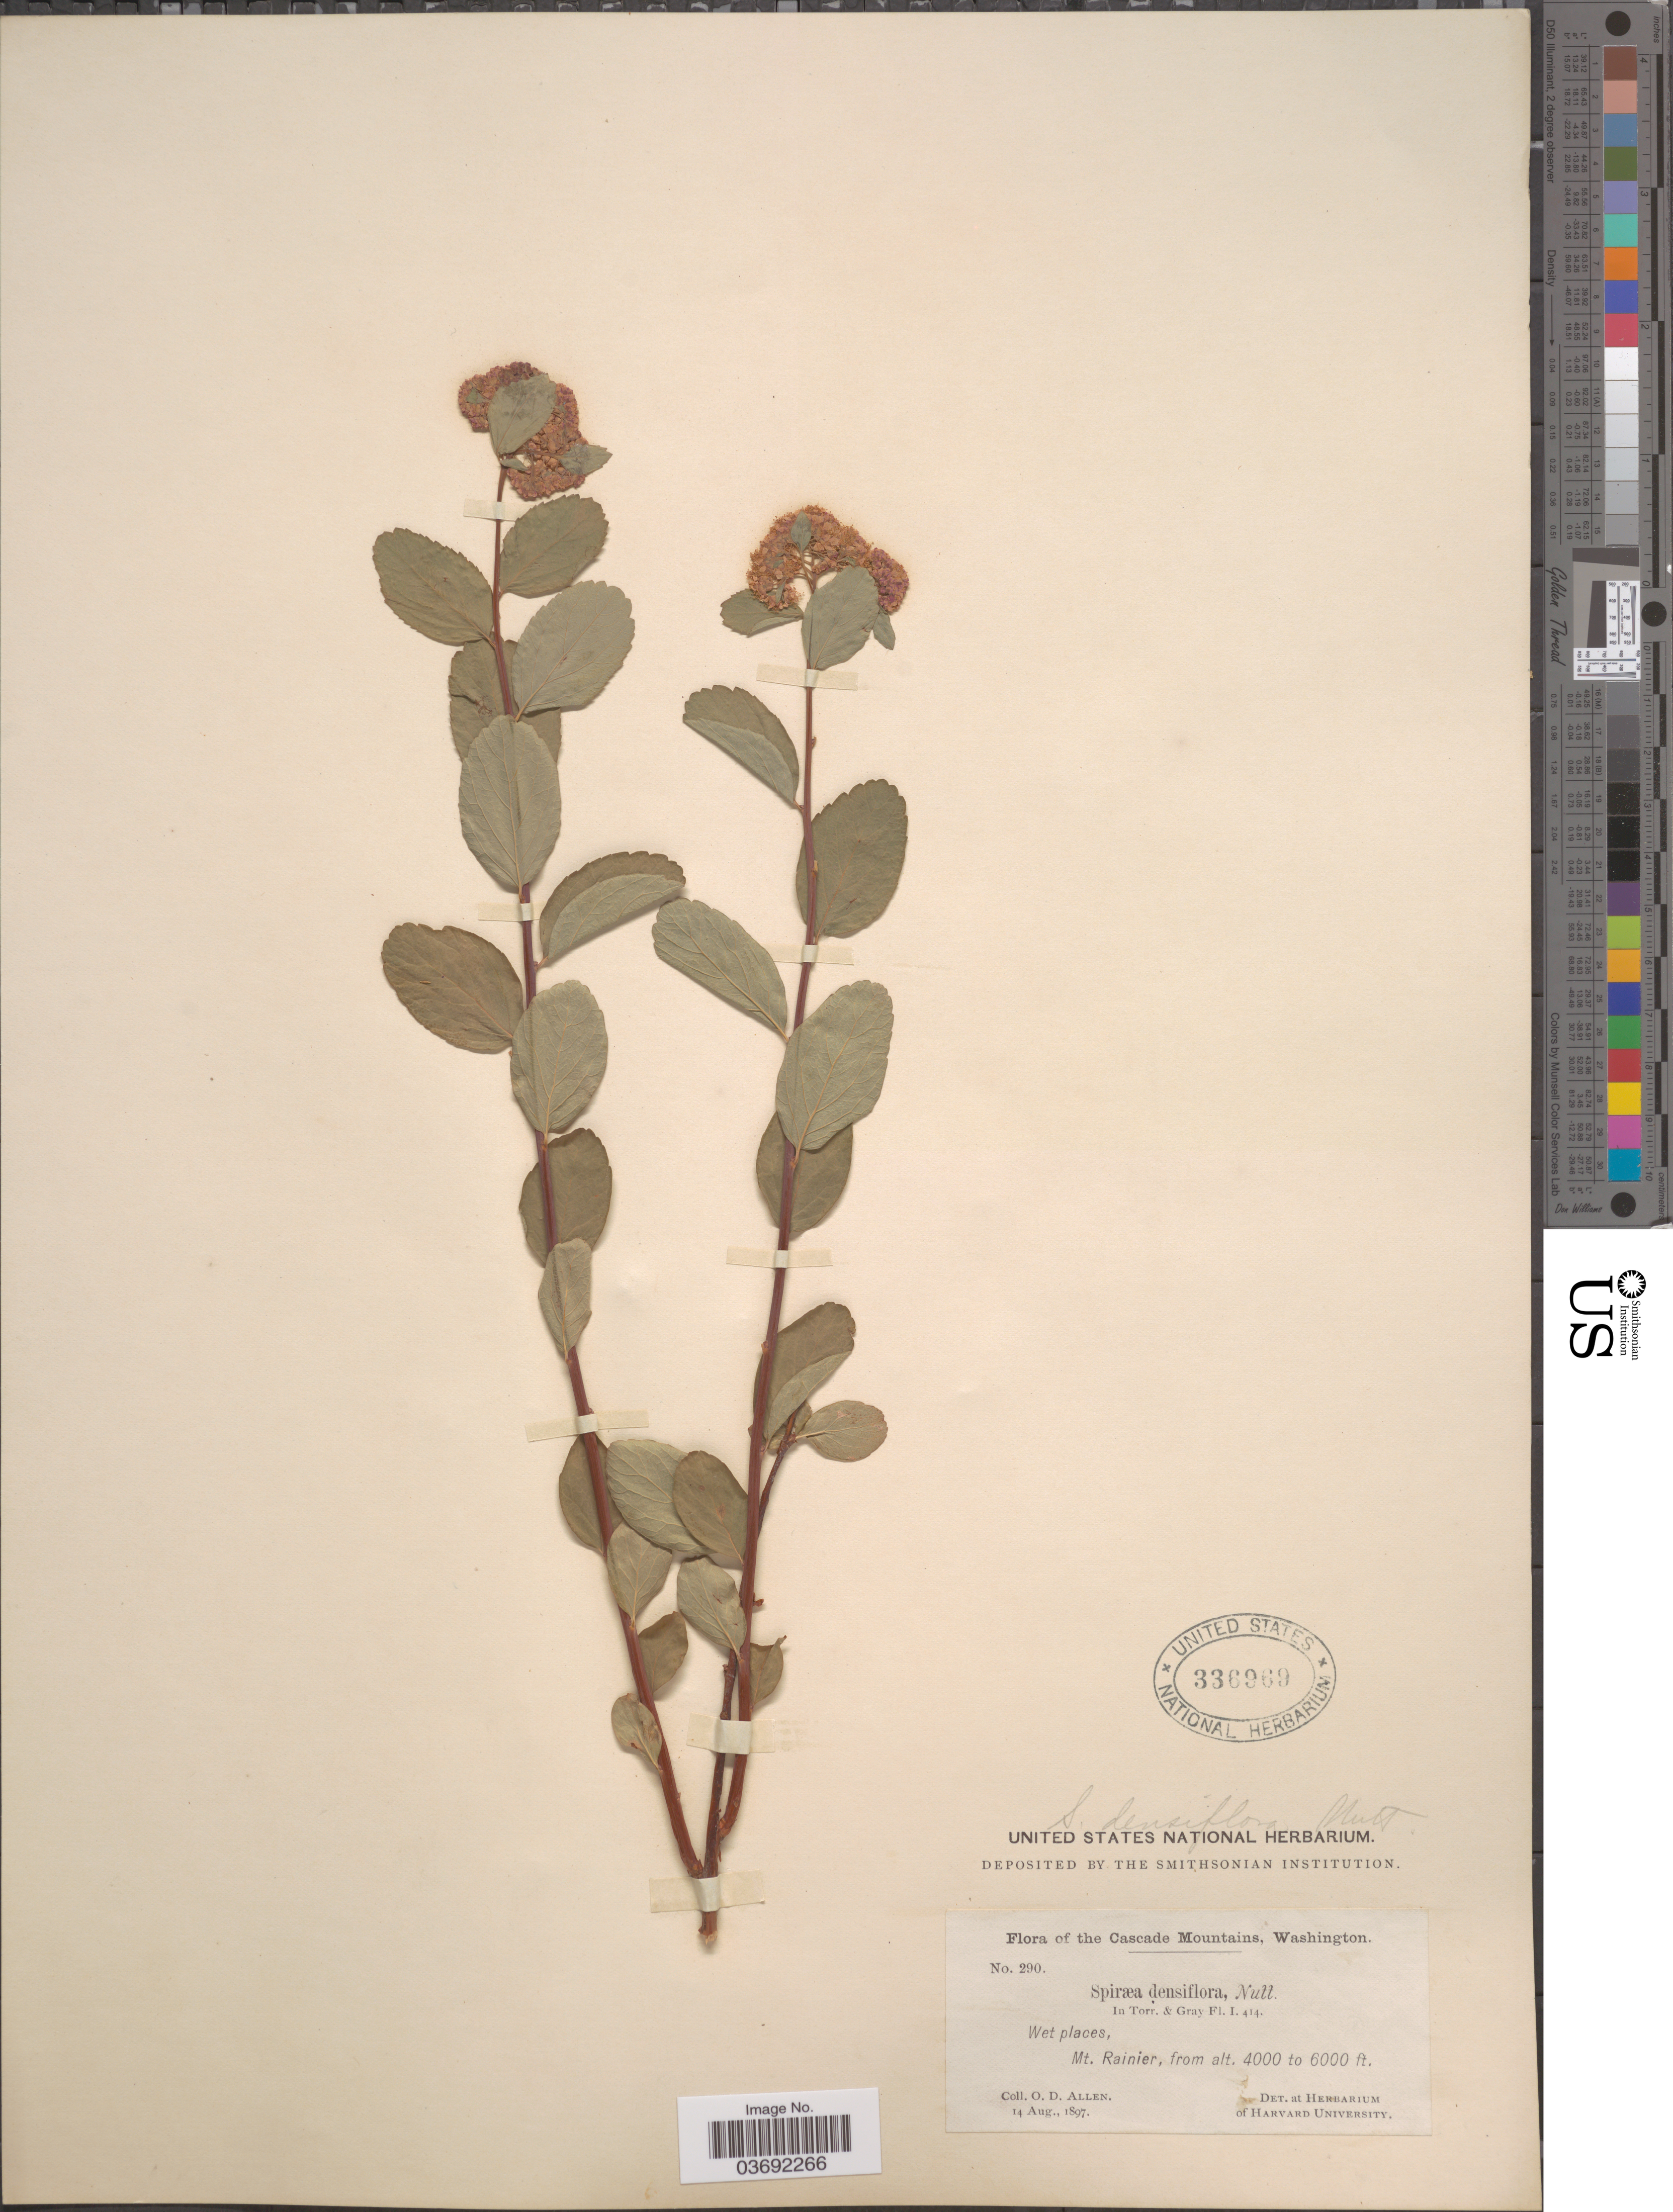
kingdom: Plantae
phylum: Tracheophyta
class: Magnoliopsida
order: Rosales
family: Rosaceae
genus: Spiraea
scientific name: Spiraea densiflora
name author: Nutt. ex Greenm.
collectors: O. D. Allen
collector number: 290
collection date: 1897-08-14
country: United States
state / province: Washington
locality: The Cascade Mountains. Mt. Rainier.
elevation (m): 1219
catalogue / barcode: US 336969